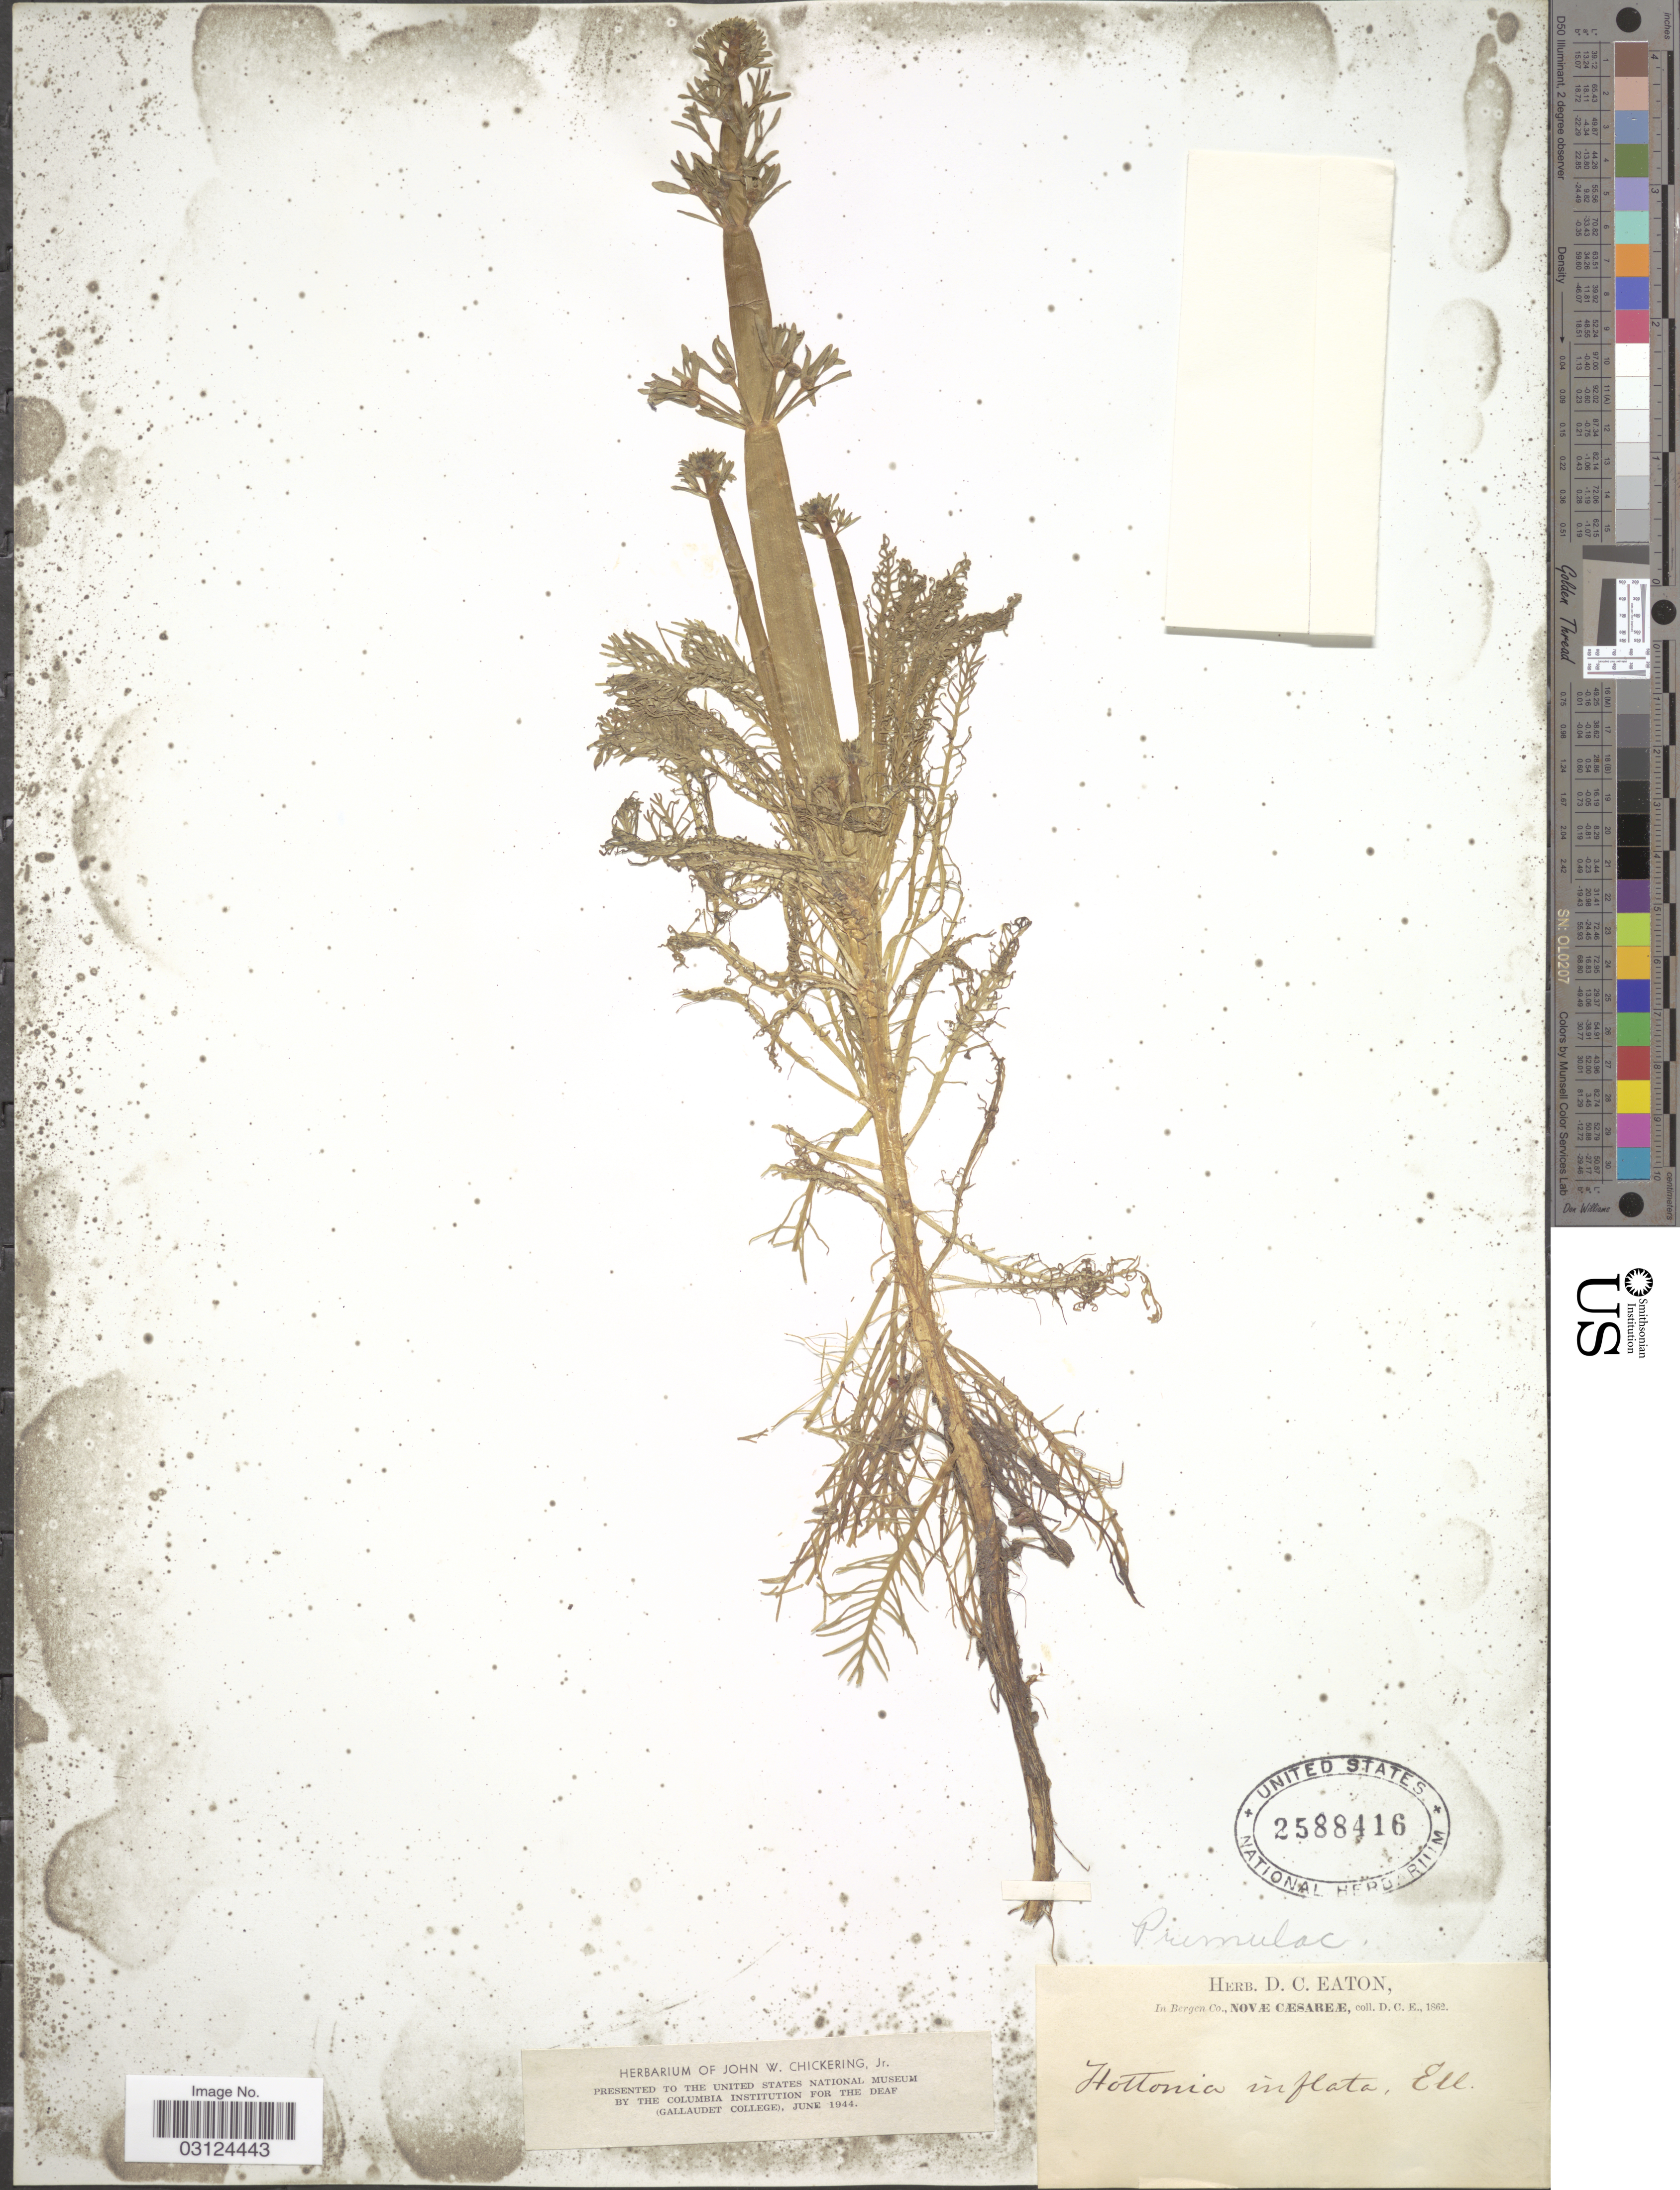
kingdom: Plantae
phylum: Tracheophyta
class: Magnoliopsida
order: Ericales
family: Primulaceae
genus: Hottonia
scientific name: Hottonia inflata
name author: Elliott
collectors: D. Eaton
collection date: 1862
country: United States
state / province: New Jersey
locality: In Bergen Co., Novæ Cæseræ.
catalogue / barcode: US 2588416